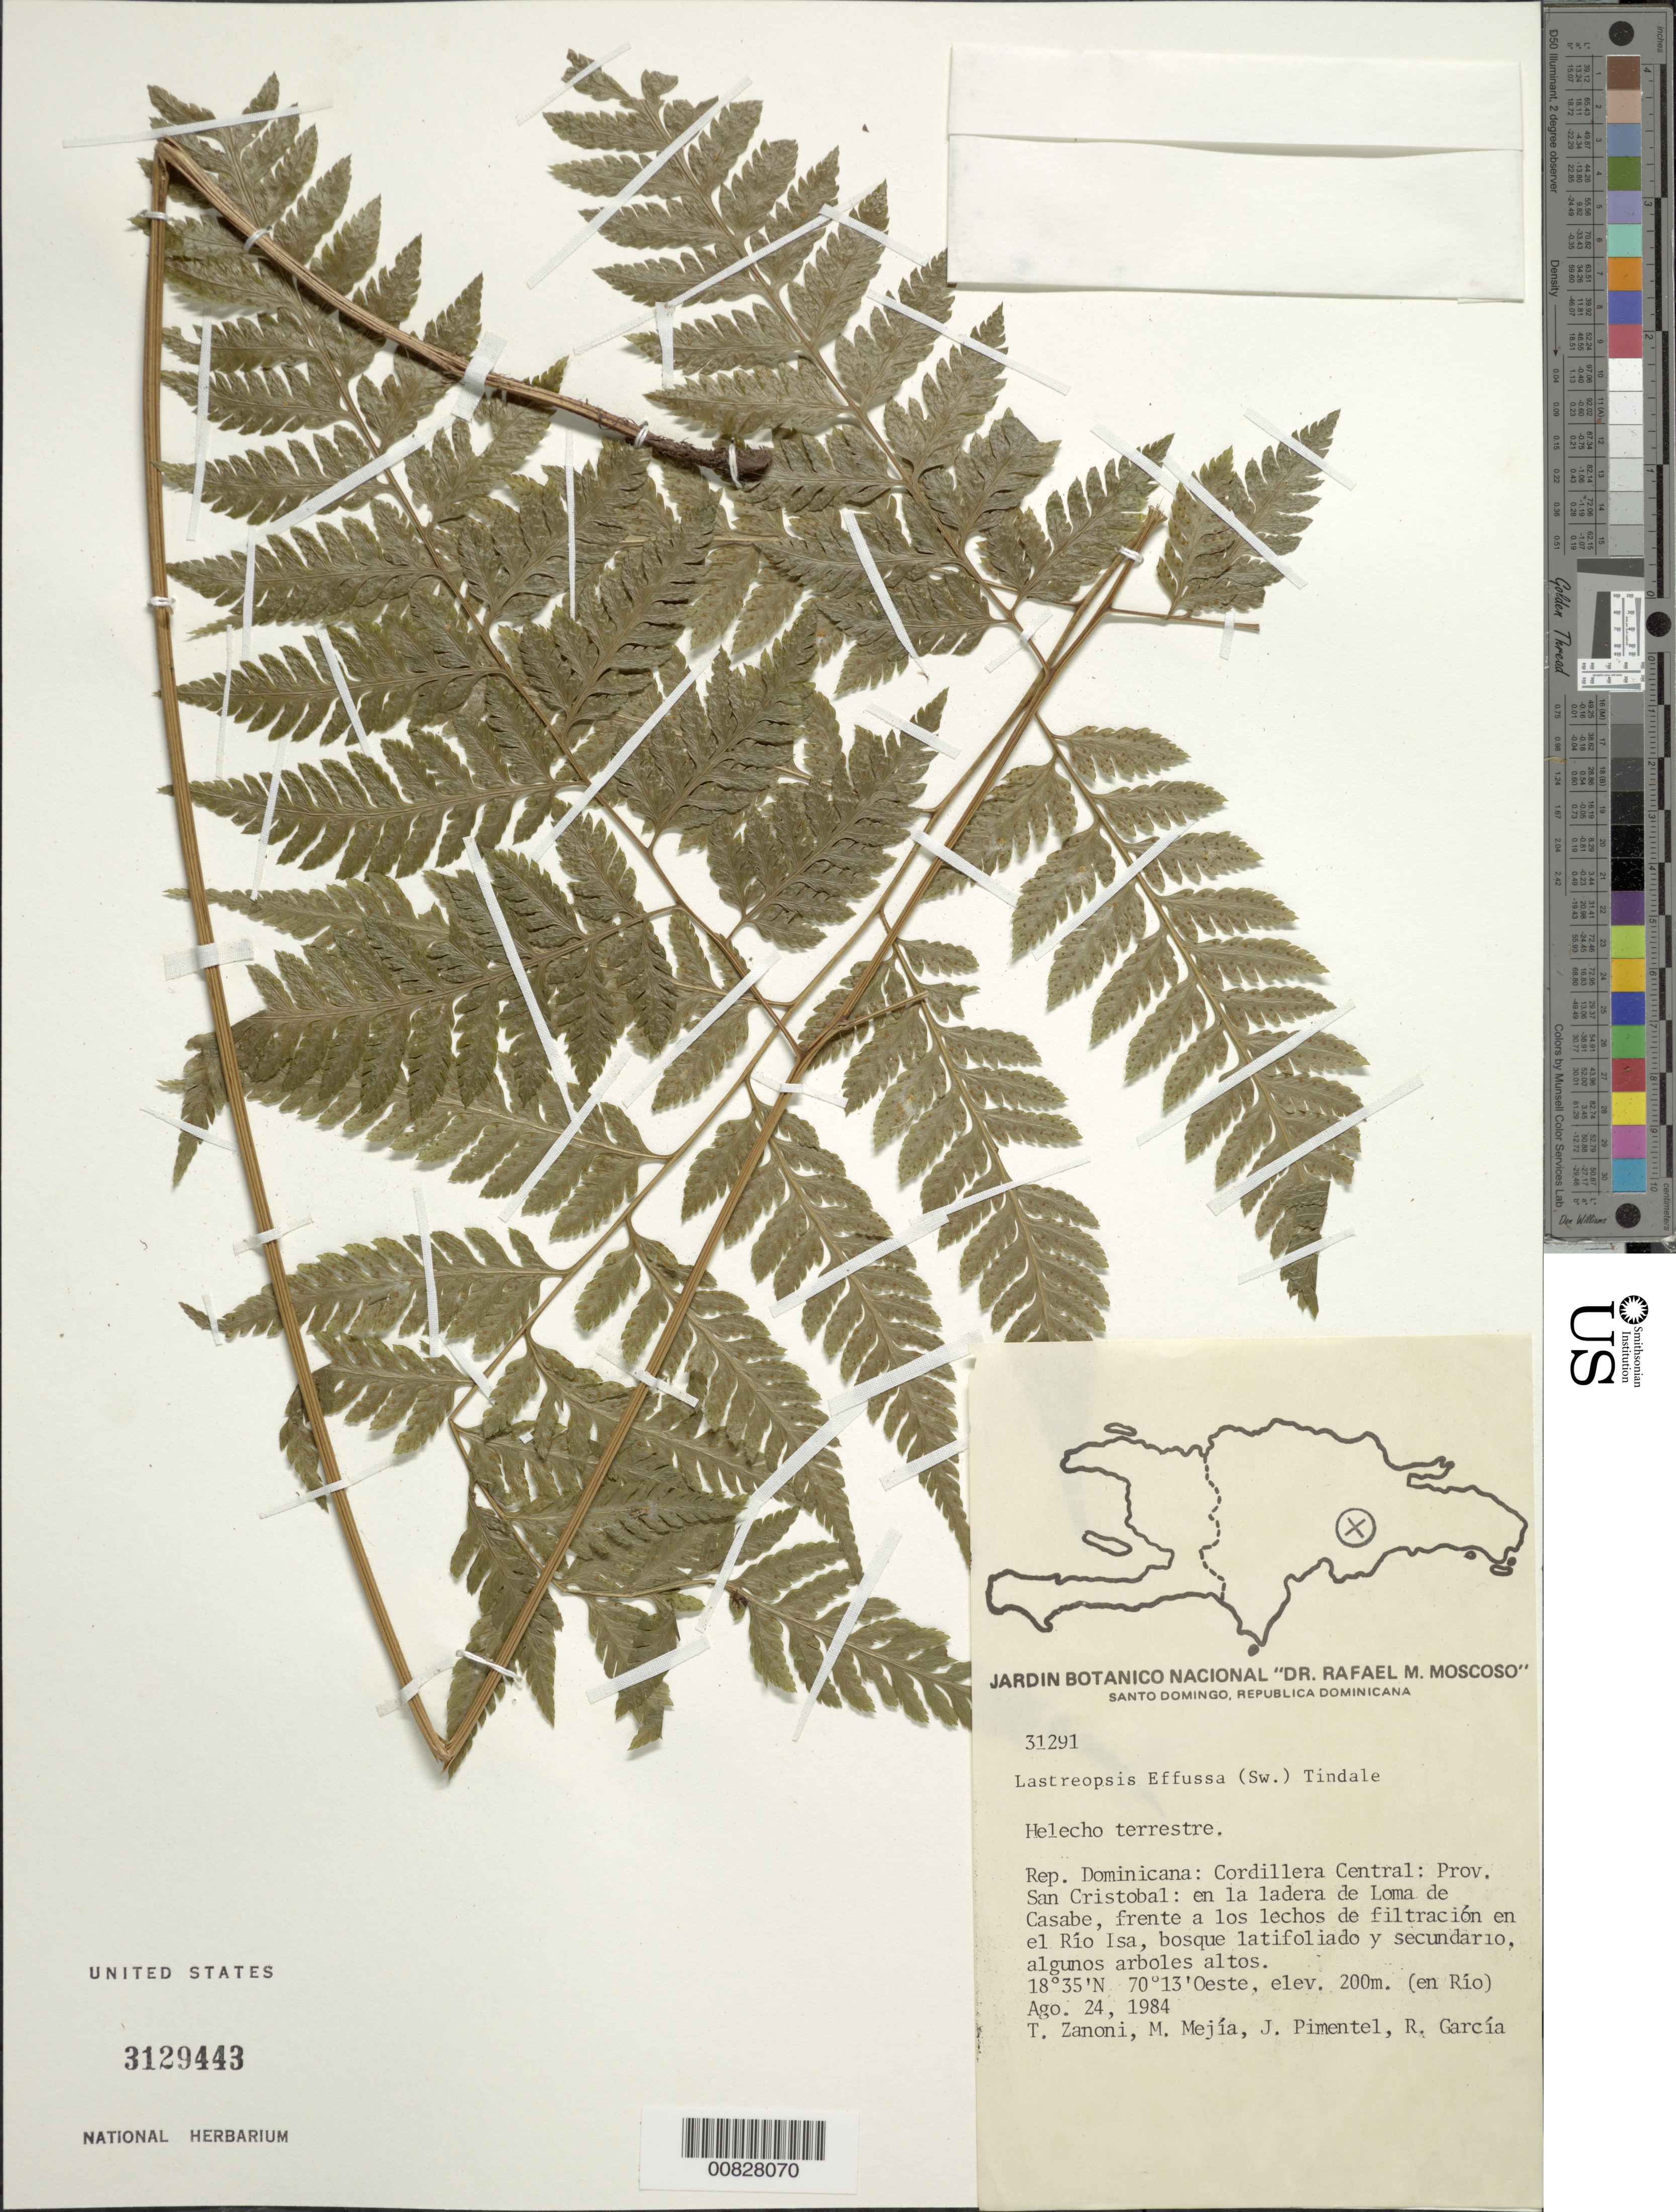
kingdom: Plantae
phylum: Tracheophyta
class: Polypodiopsida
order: Polypodiales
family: Dryopteridaceae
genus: Parapolystichum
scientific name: Parapolystichum effusum var. effusum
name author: (Sw.) Ching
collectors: T. A. Zanoni, M. Mejia, J. Pimentel & R. G. García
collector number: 31291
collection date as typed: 24 Aug 1984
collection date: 1984-08-24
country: Dominican Republic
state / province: San Cristobal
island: Hispaniola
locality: Cordillera Central, Loma de Casabe, Río Isa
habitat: Los lechos de filtracion en el río, bosque latifoliado y secundario, algunos arboles altos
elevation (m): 200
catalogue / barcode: US 3129443